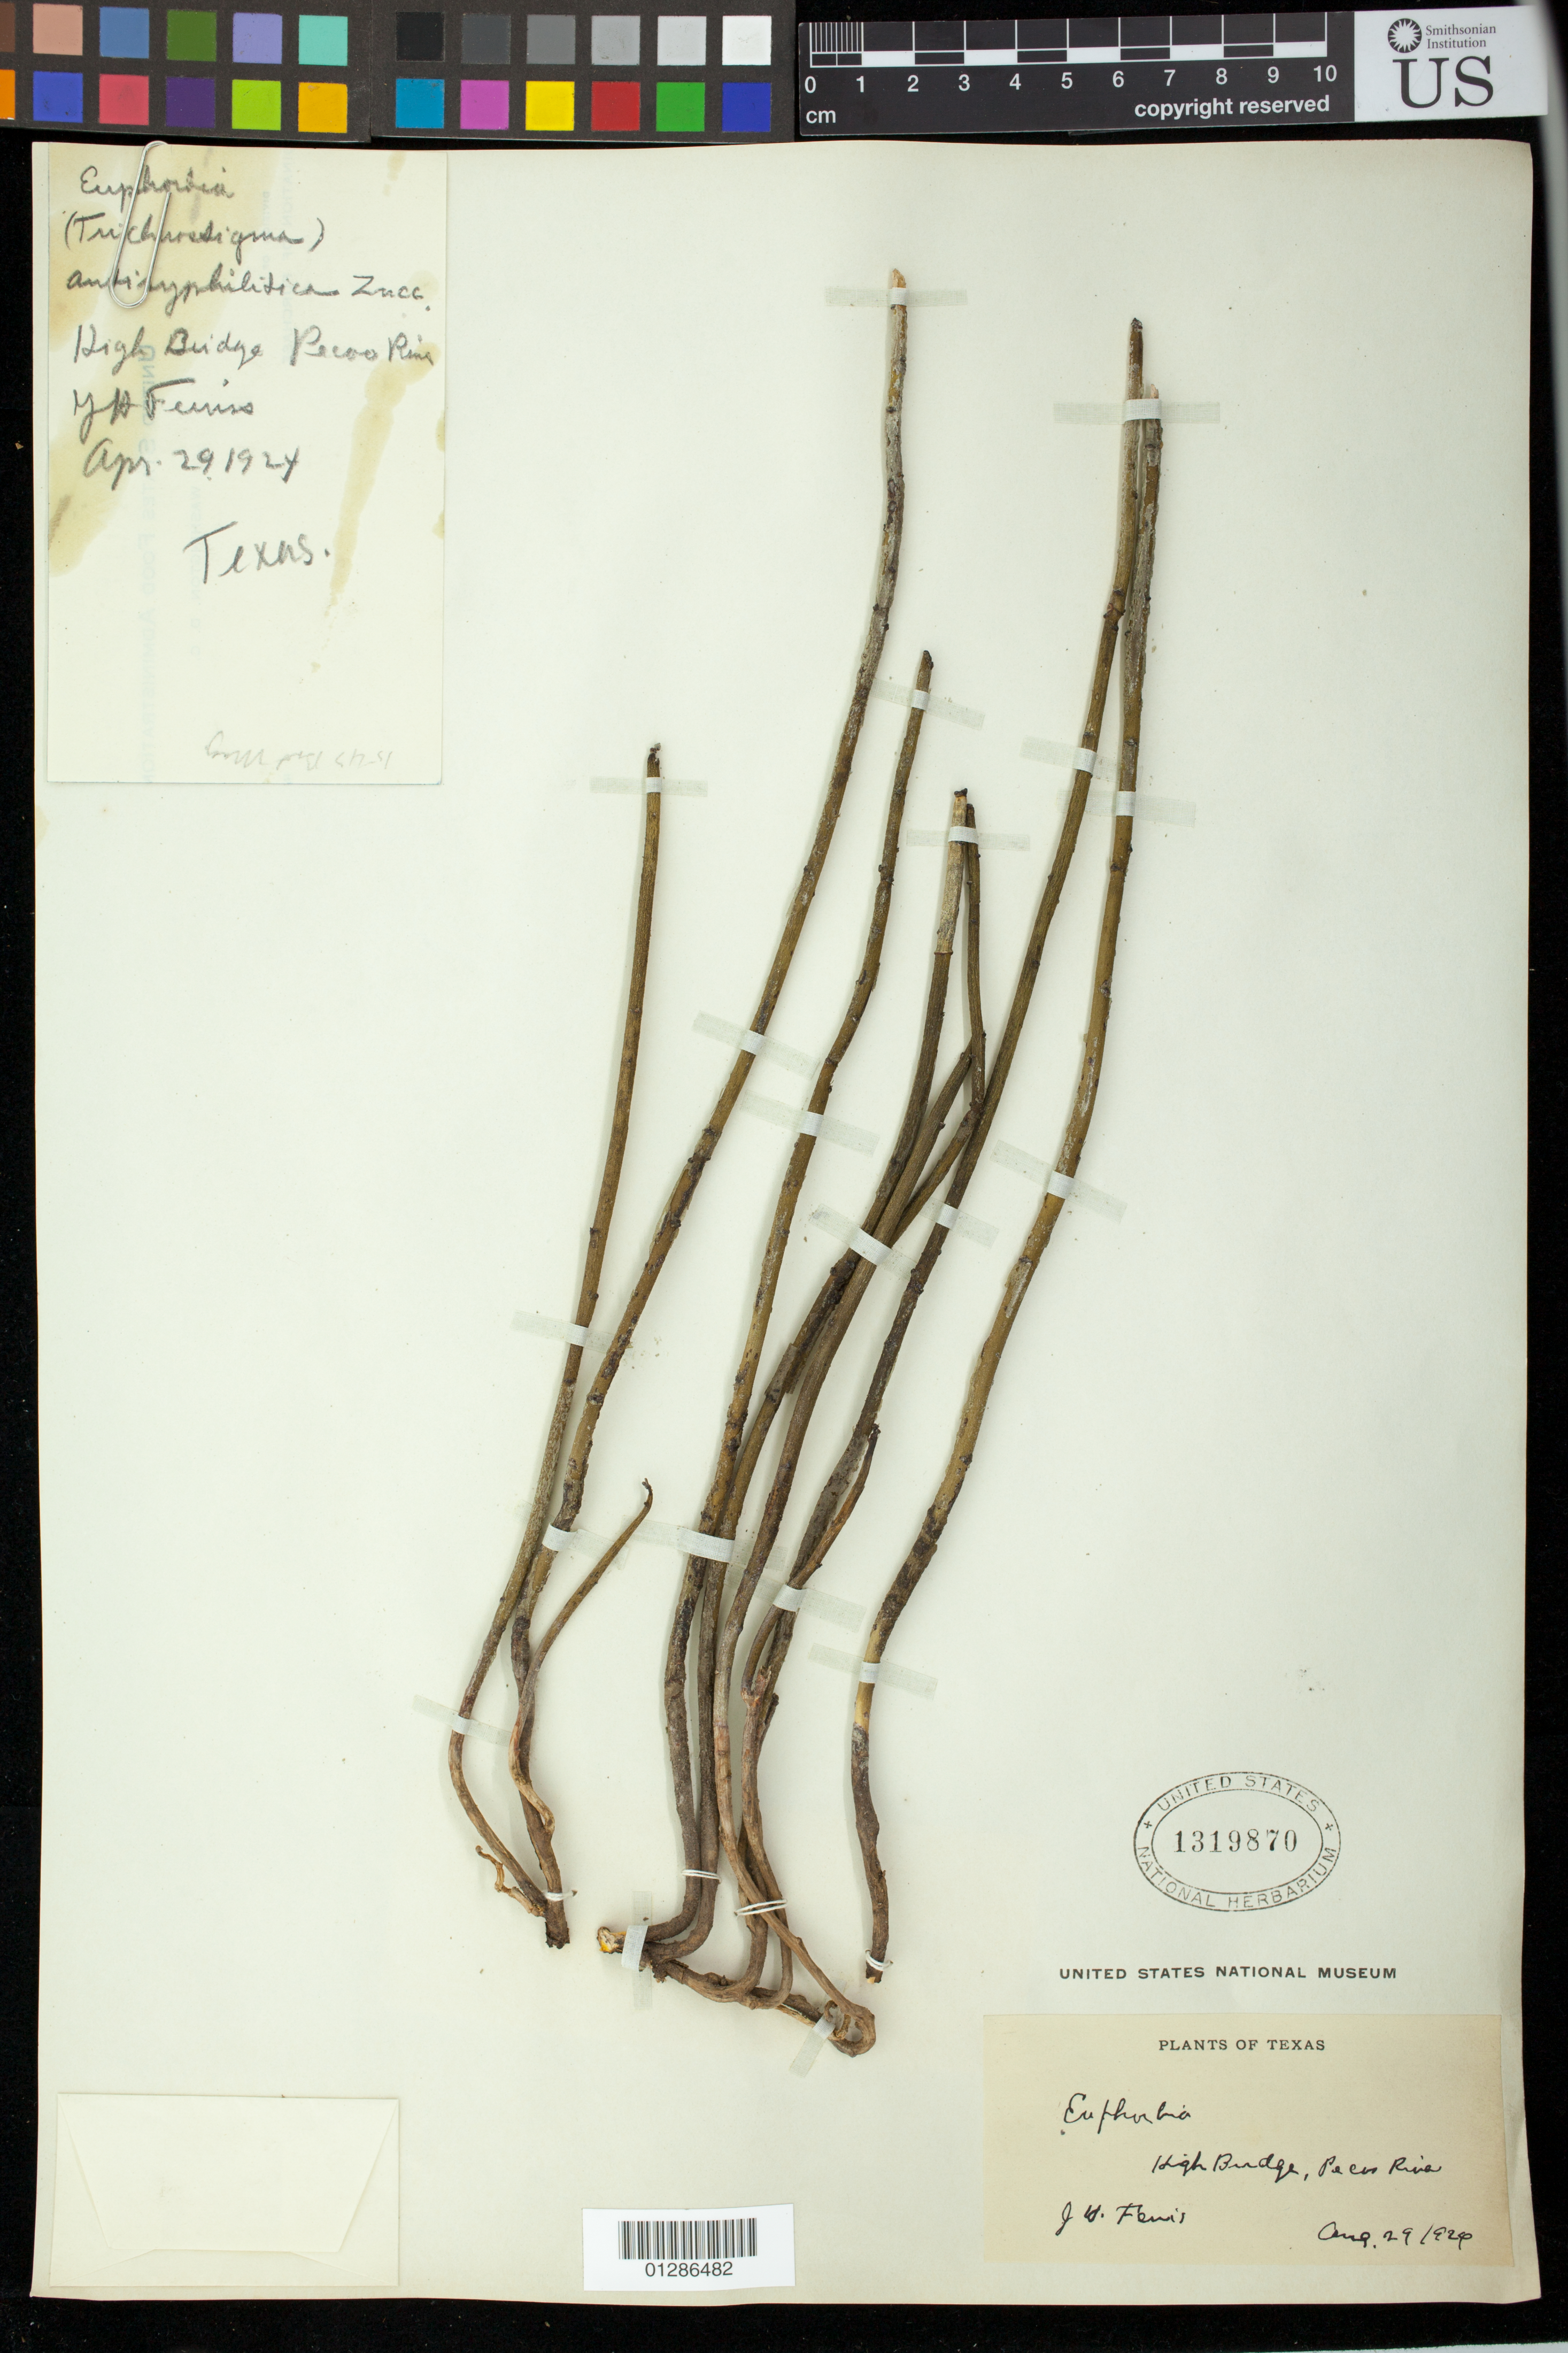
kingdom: Plantae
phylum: Tracheophyta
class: Magnoliopsida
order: Malpighiales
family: Euphorbiaceae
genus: Euphorbia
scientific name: Euphorbia antisyphilitica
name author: Zucc.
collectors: J. Ferris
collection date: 1924-04-29 or 1924-08-29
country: United States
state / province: Texas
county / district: Val Verde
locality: High Bridge, Pecos River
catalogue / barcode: US 1319870